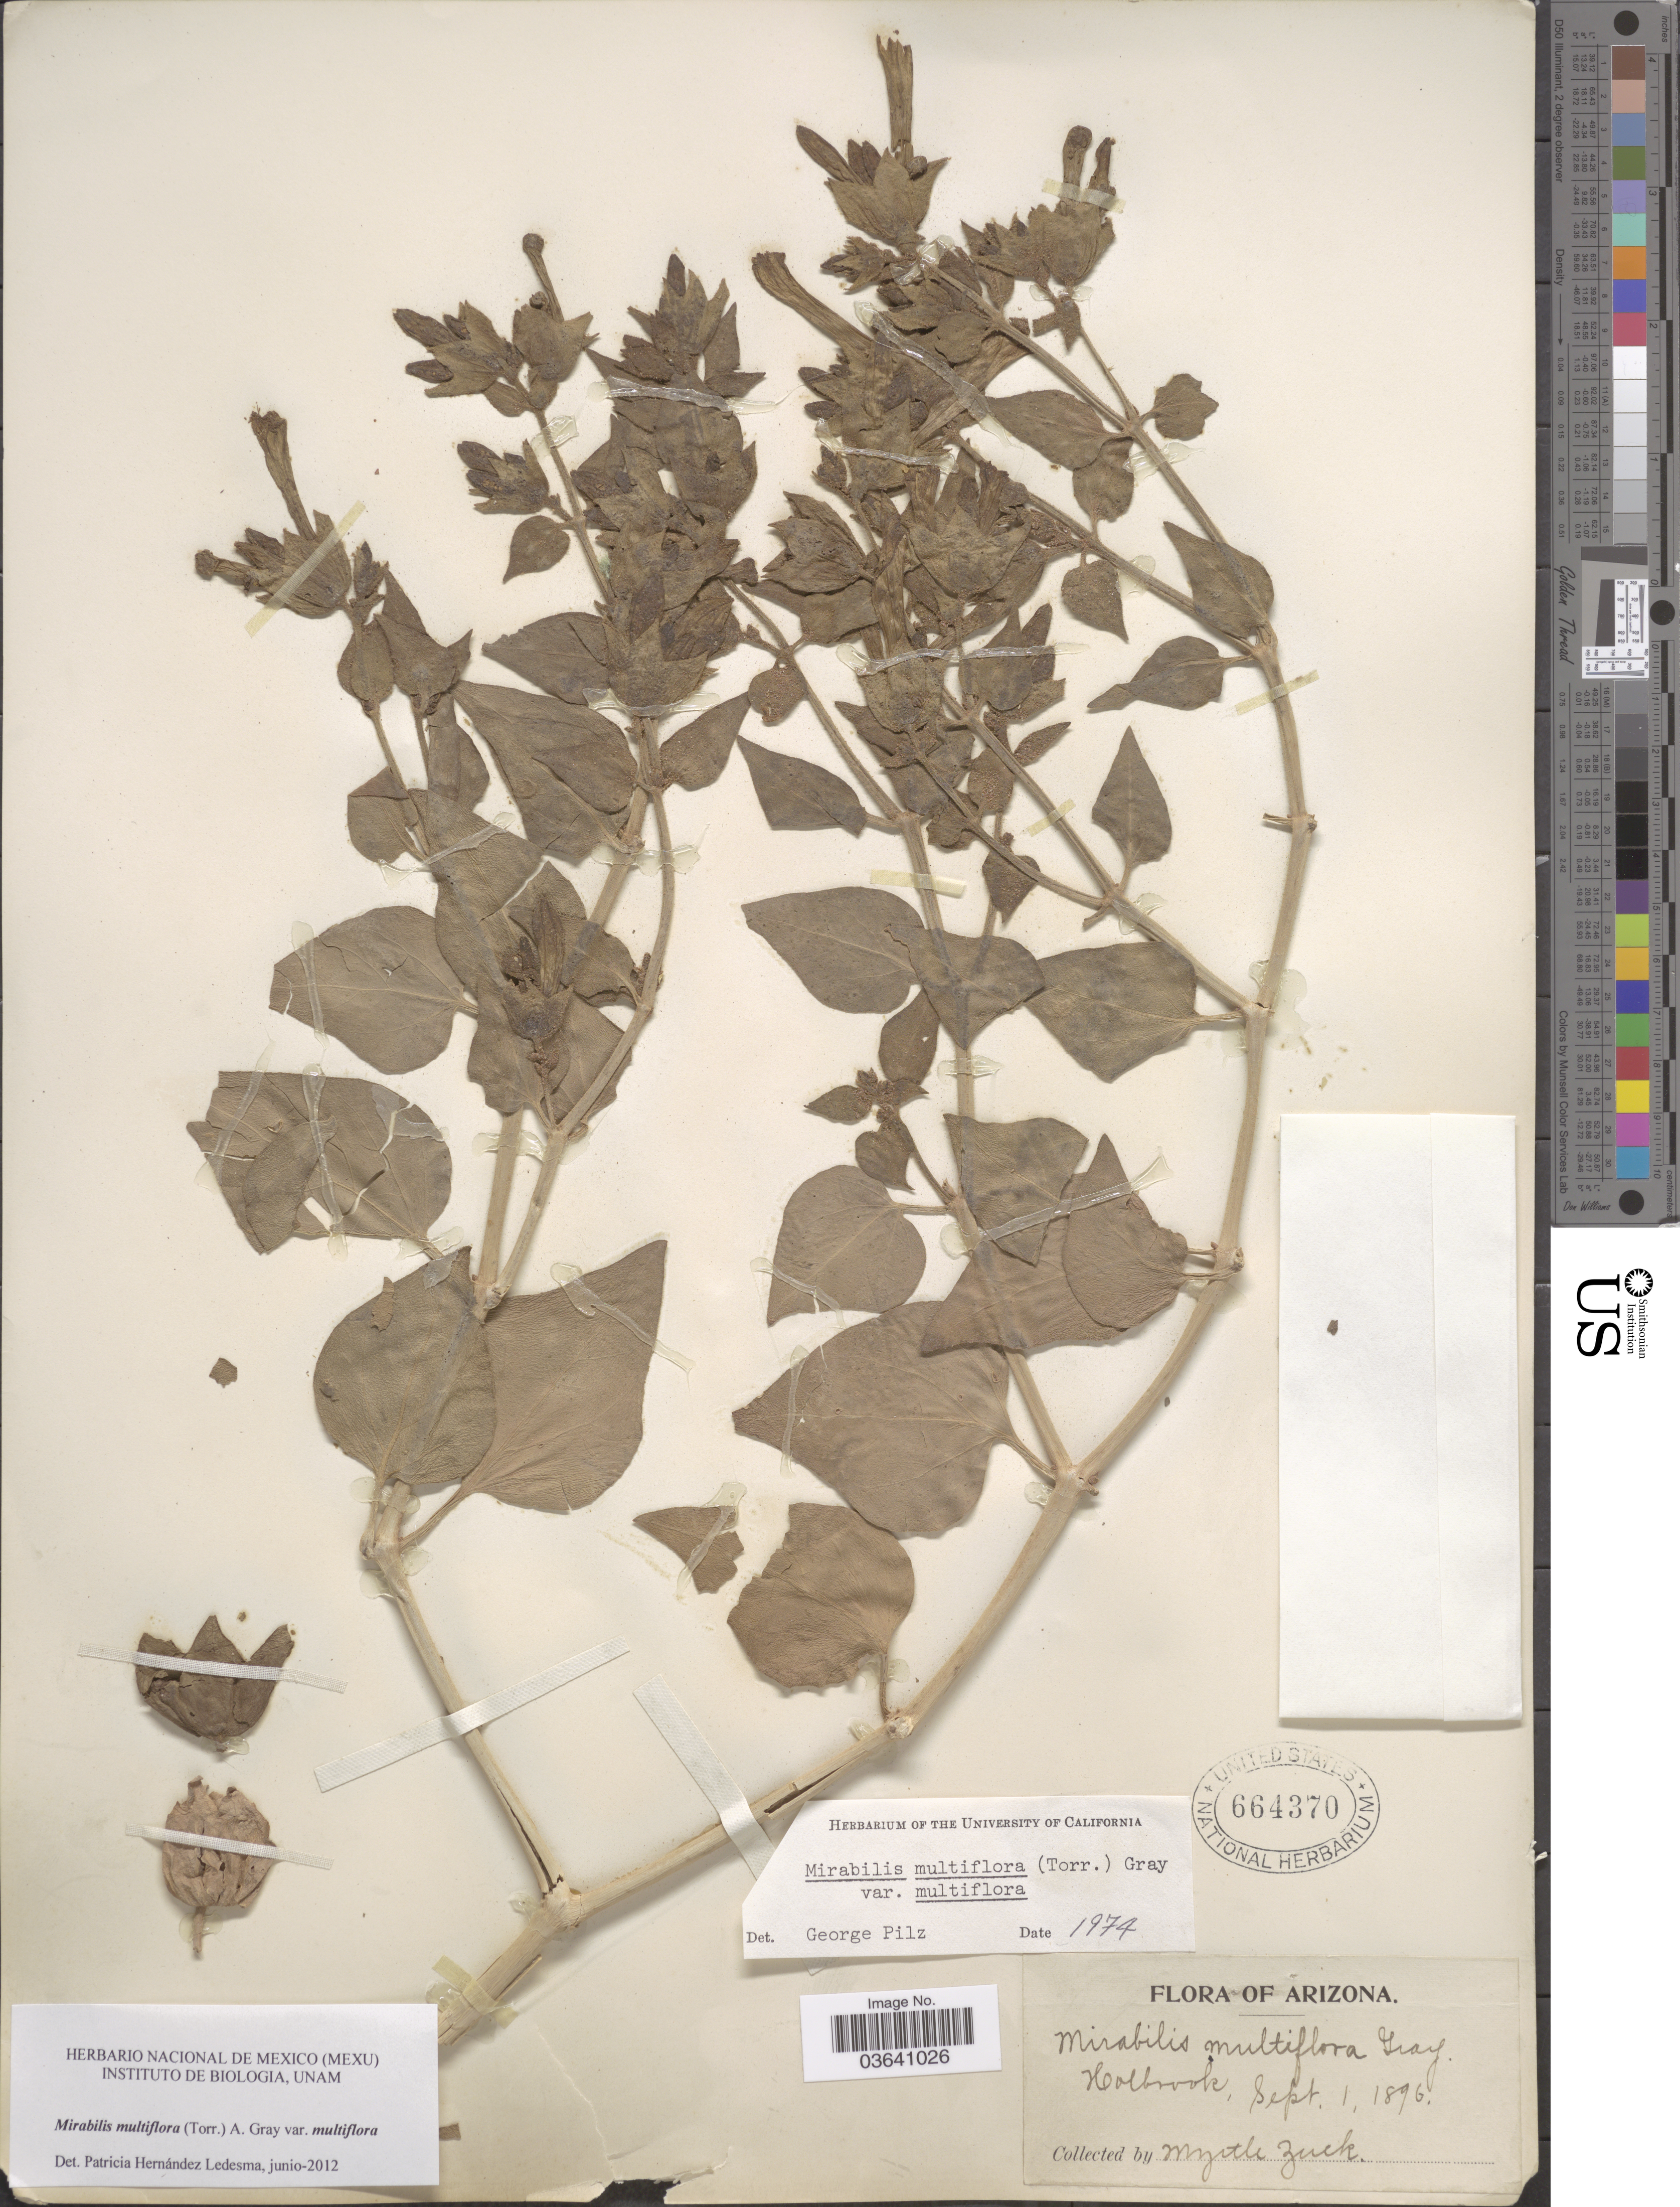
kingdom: Plantae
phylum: Tracheophyta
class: Magnoliopsida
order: Caryophyllales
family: Nyctaginaceae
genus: Mirabilis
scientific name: Mirabilis multiflora var. multiflora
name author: (Torr.) A. Gray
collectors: M. Zuck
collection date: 1896-09-01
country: United States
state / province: Arizona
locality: Holbrook.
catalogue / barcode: US 664370